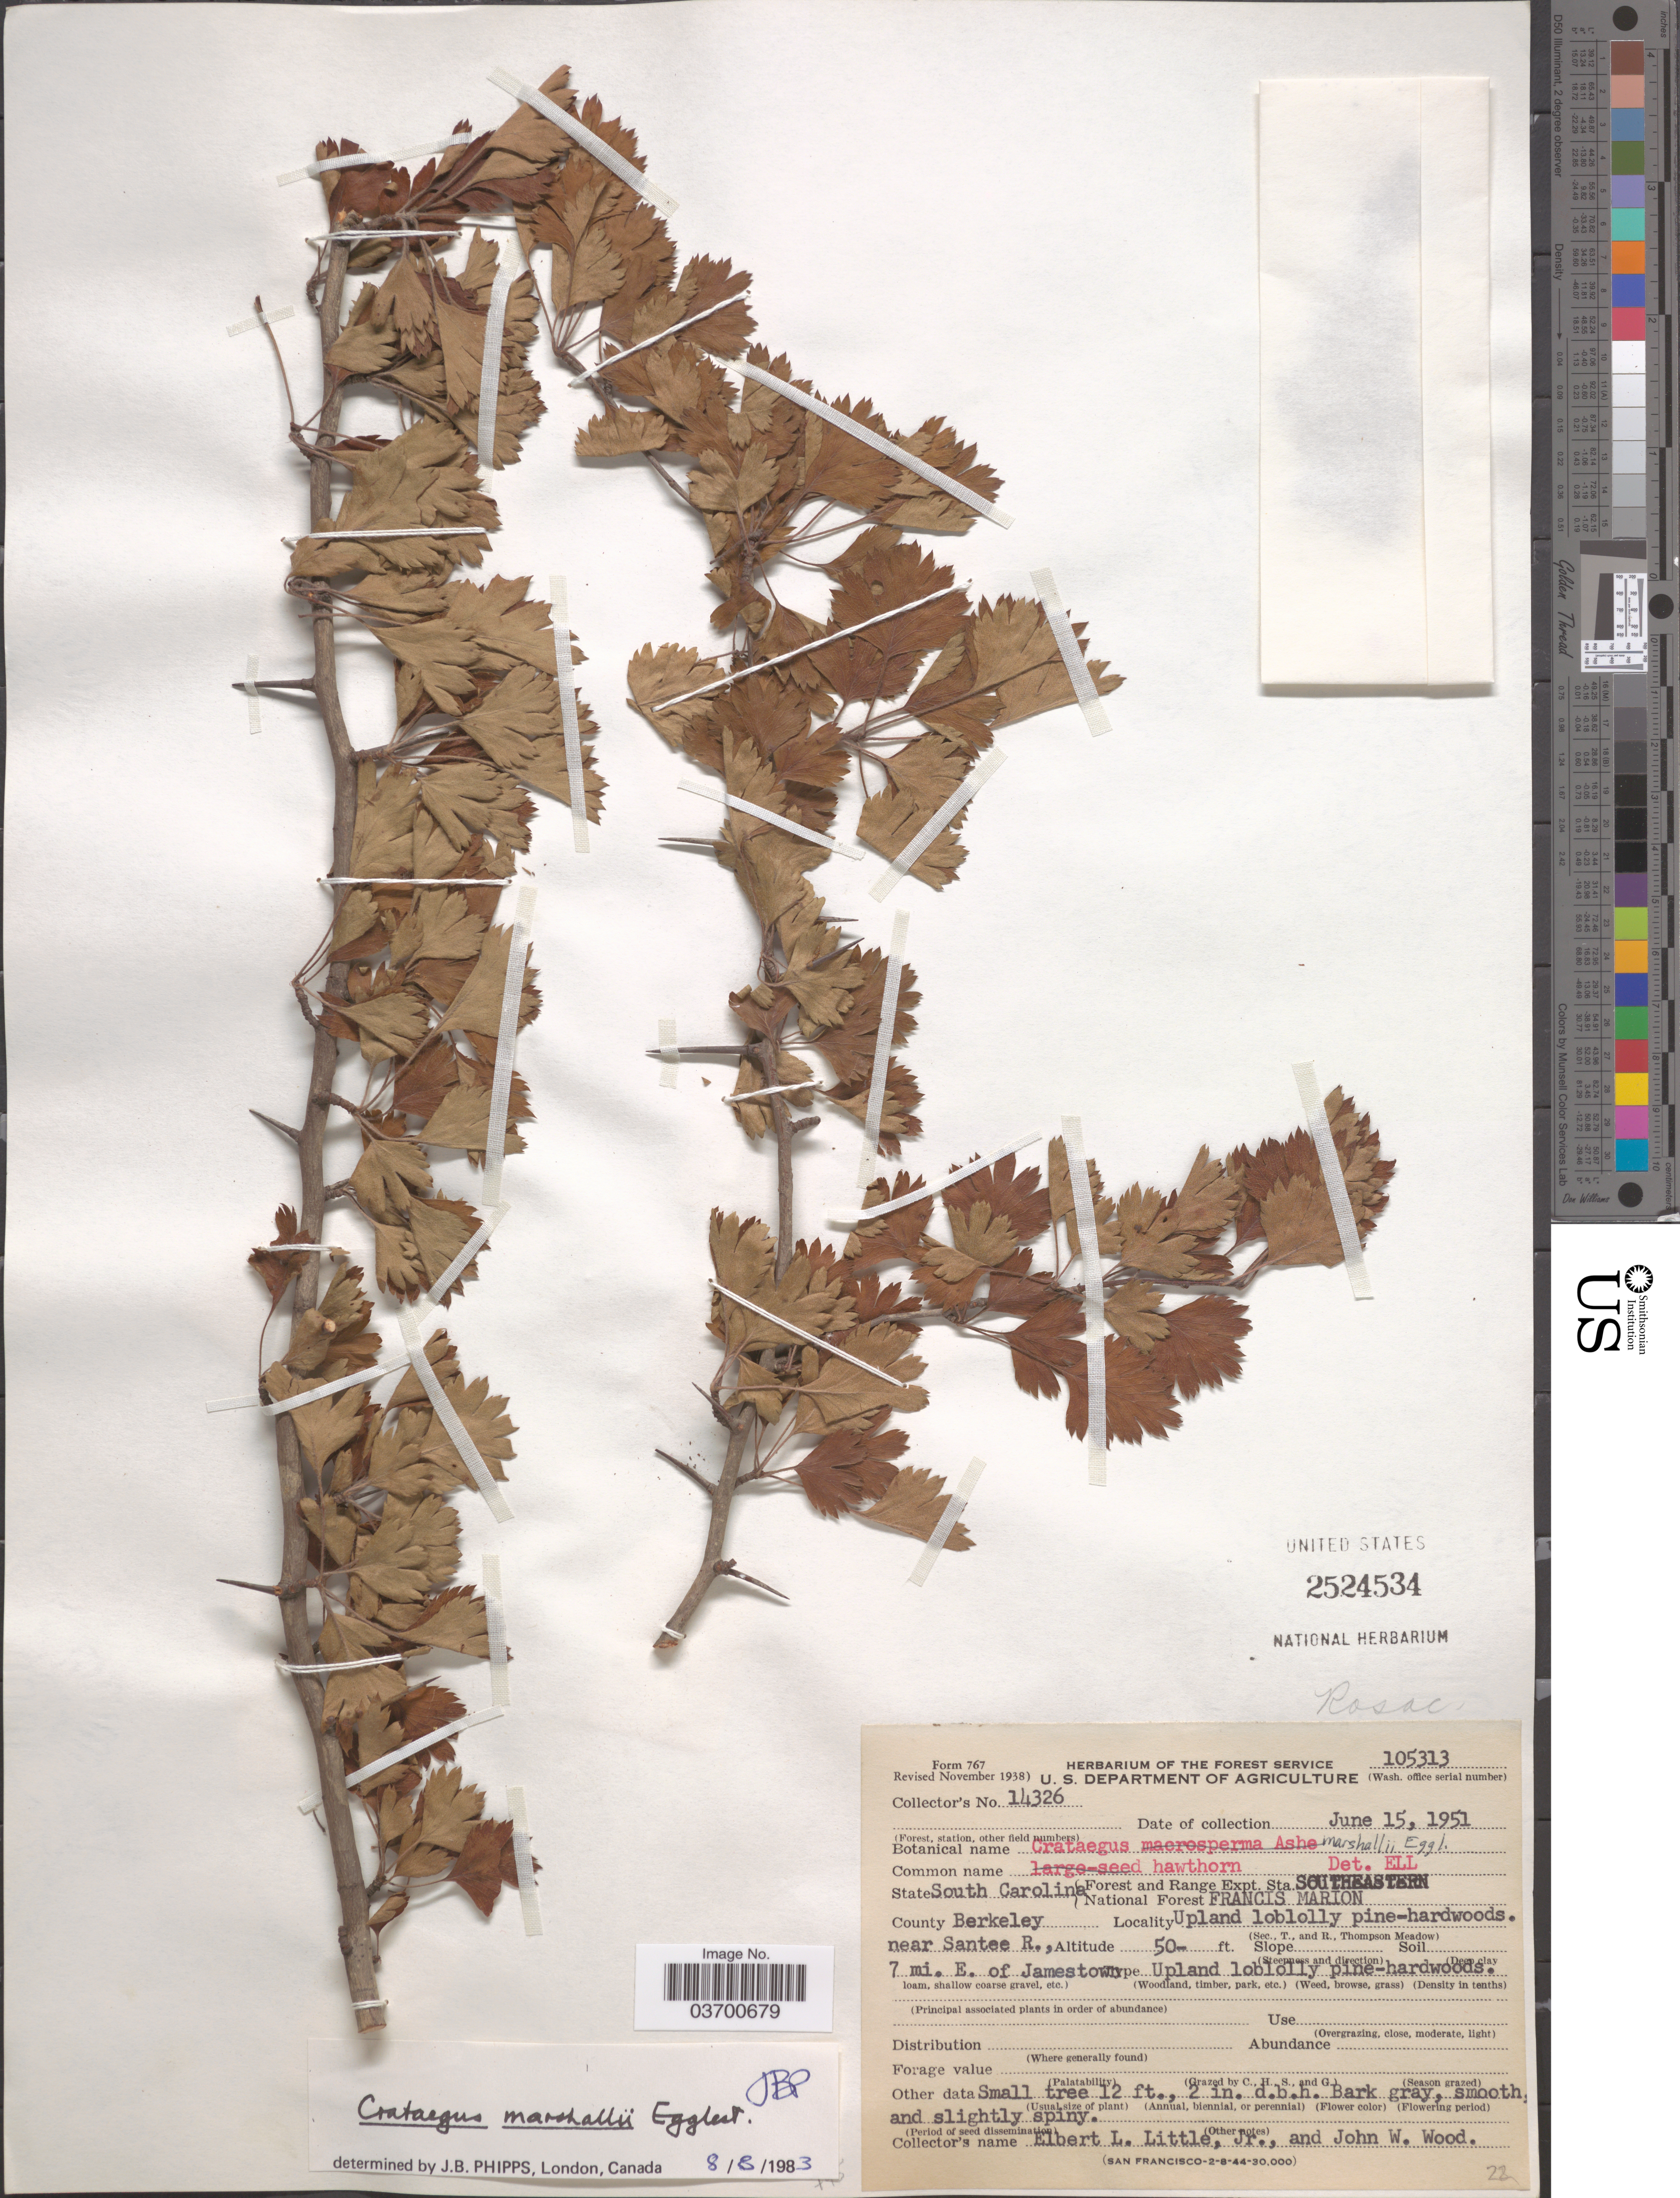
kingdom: Plantae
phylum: Tracheophyta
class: Magnoliopsida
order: Rosales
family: Rosaceae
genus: Crataegus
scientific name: Crataegus marshallii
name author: Eggl.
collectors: E. L. Little & J. Wood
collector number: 14326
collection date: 1951-06-15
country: United States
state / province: South Carolina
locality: Forest and Range Expt. Sta. Southeastern. National Forest Francis Marion. County Berkeley. Near Santee R., 7 mi. E. of Jamestown.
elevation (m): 15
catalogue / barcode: US 2524534